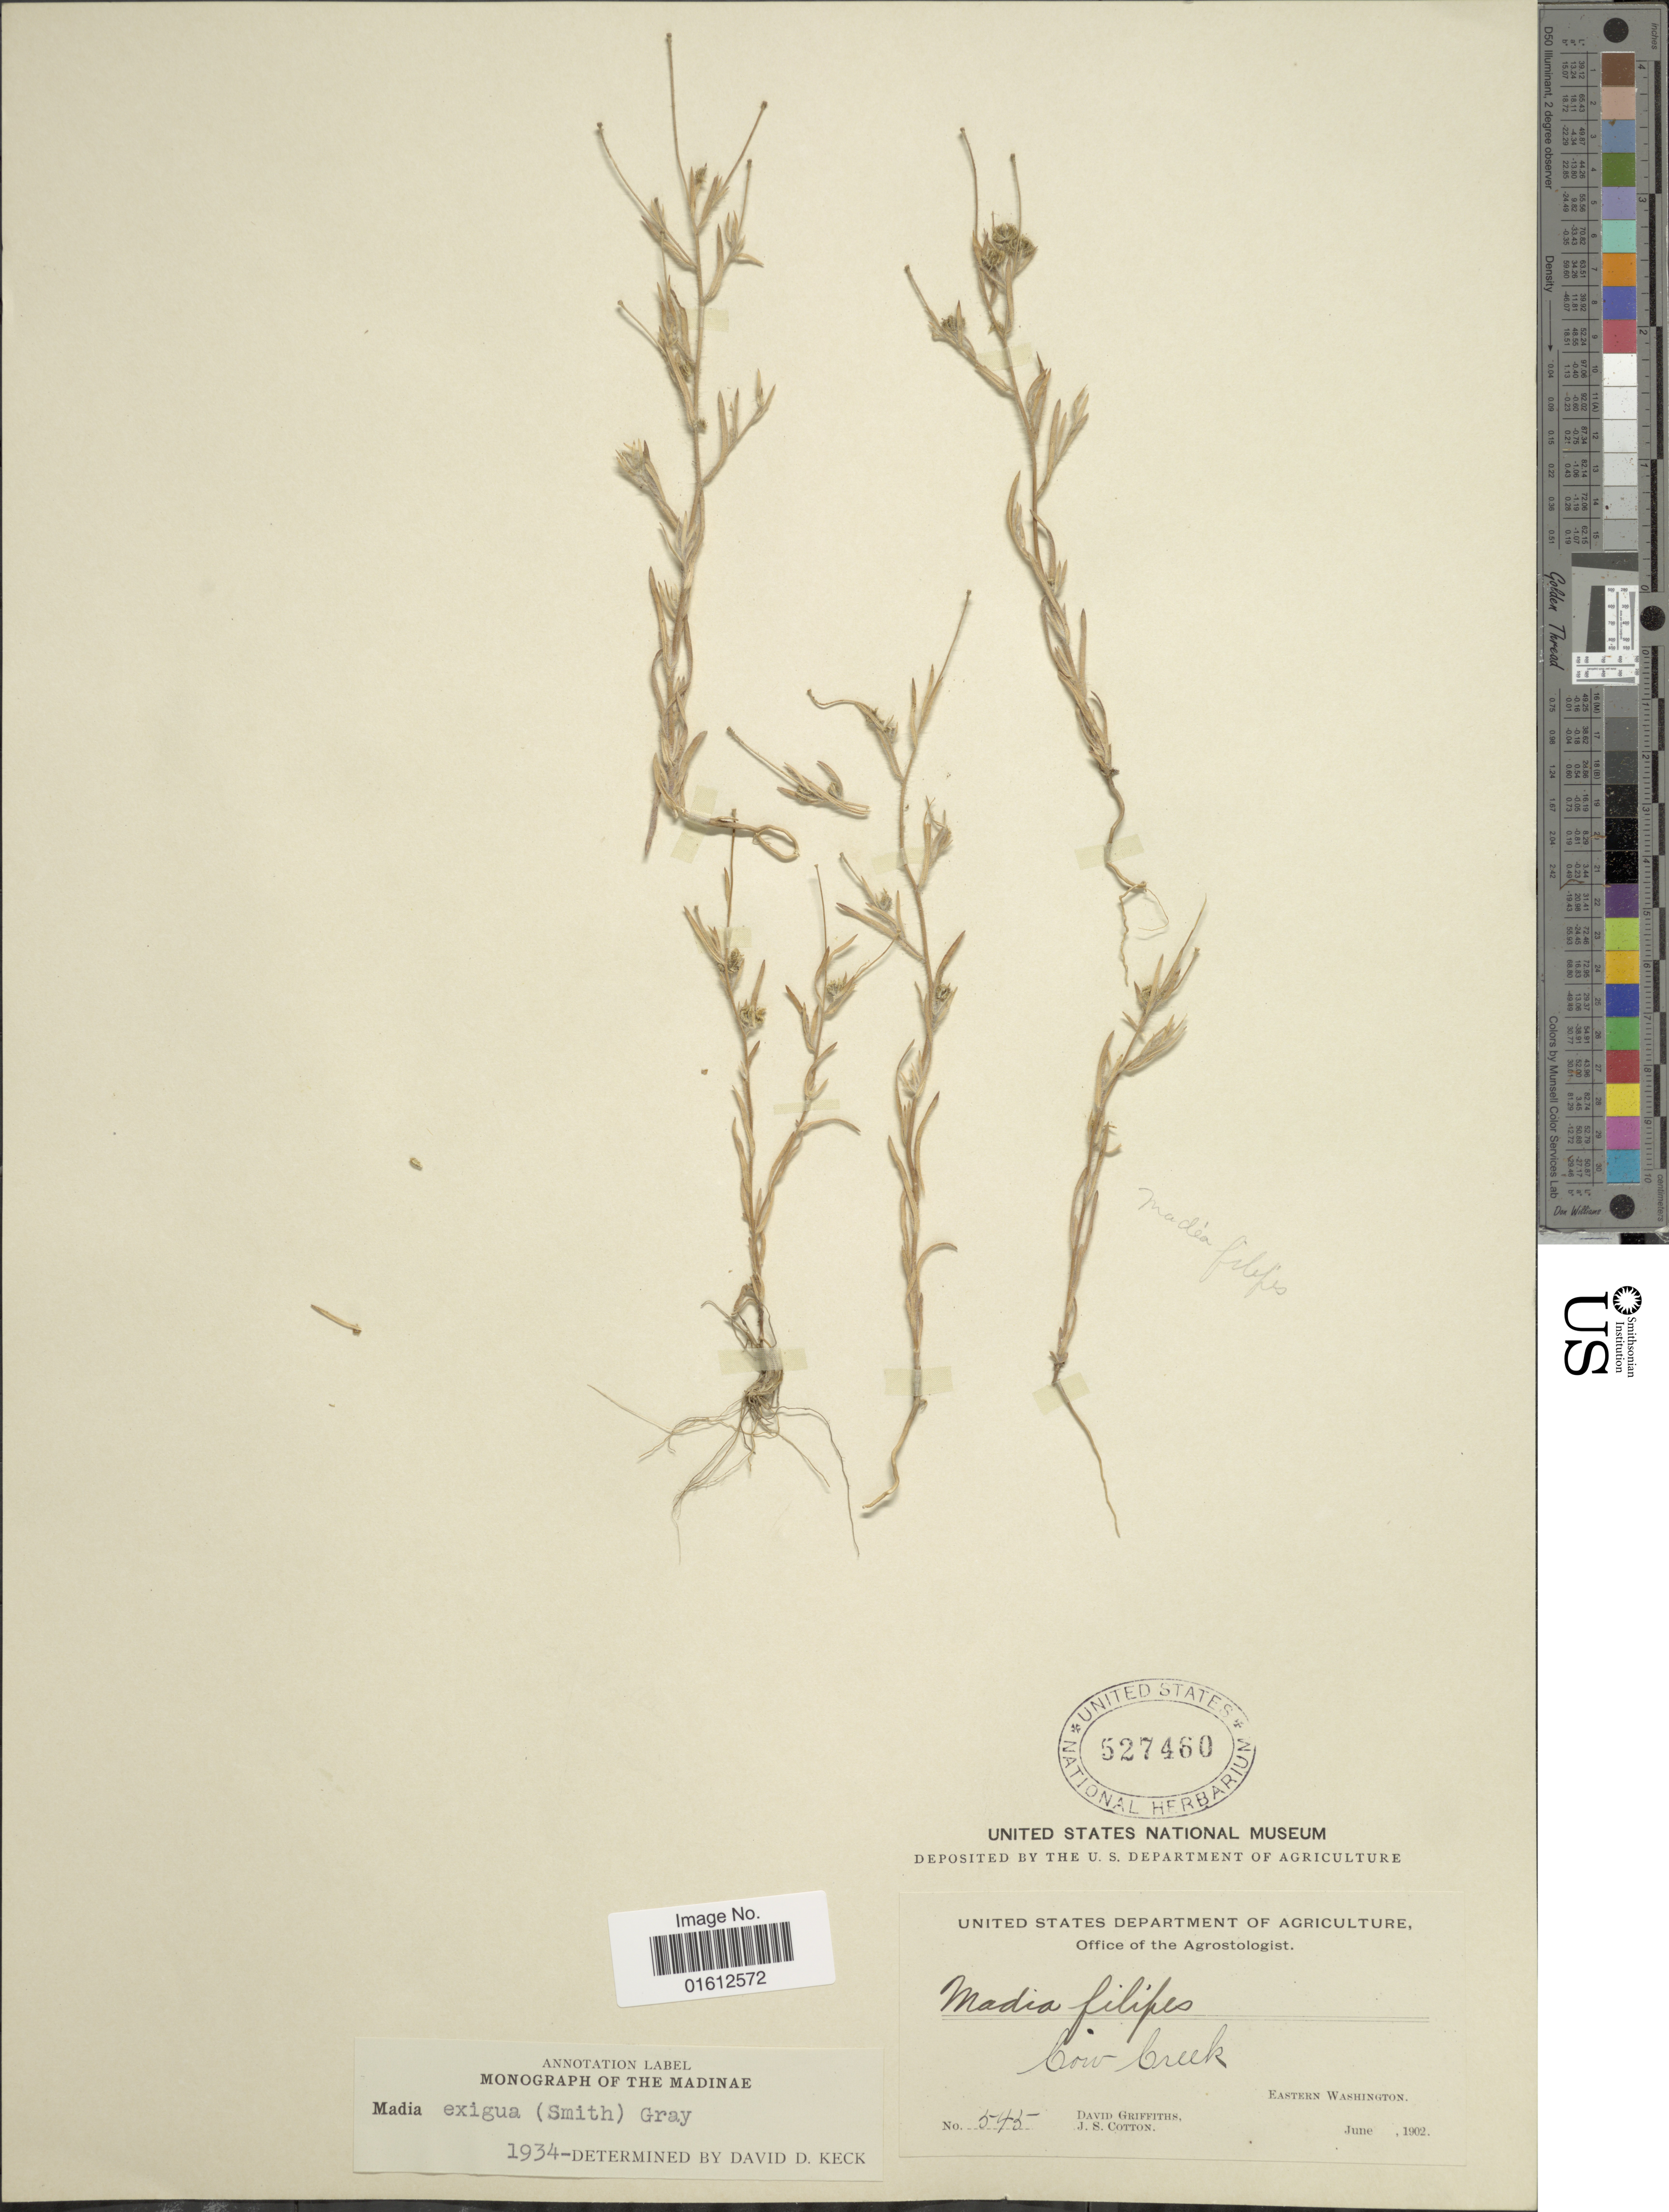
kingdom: Plantae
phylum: Tracheophyta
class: Magnoliopsida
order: Asterales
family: Asteraceae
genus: Madia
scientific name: Madia exigua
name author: (Sm.) A. Gray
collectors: D. Griffiths & J. S. Cotton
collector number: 545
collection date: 1902-06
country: United States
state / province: Washington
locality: Cow Creek. Eastern Washington.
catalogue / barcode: US 527460